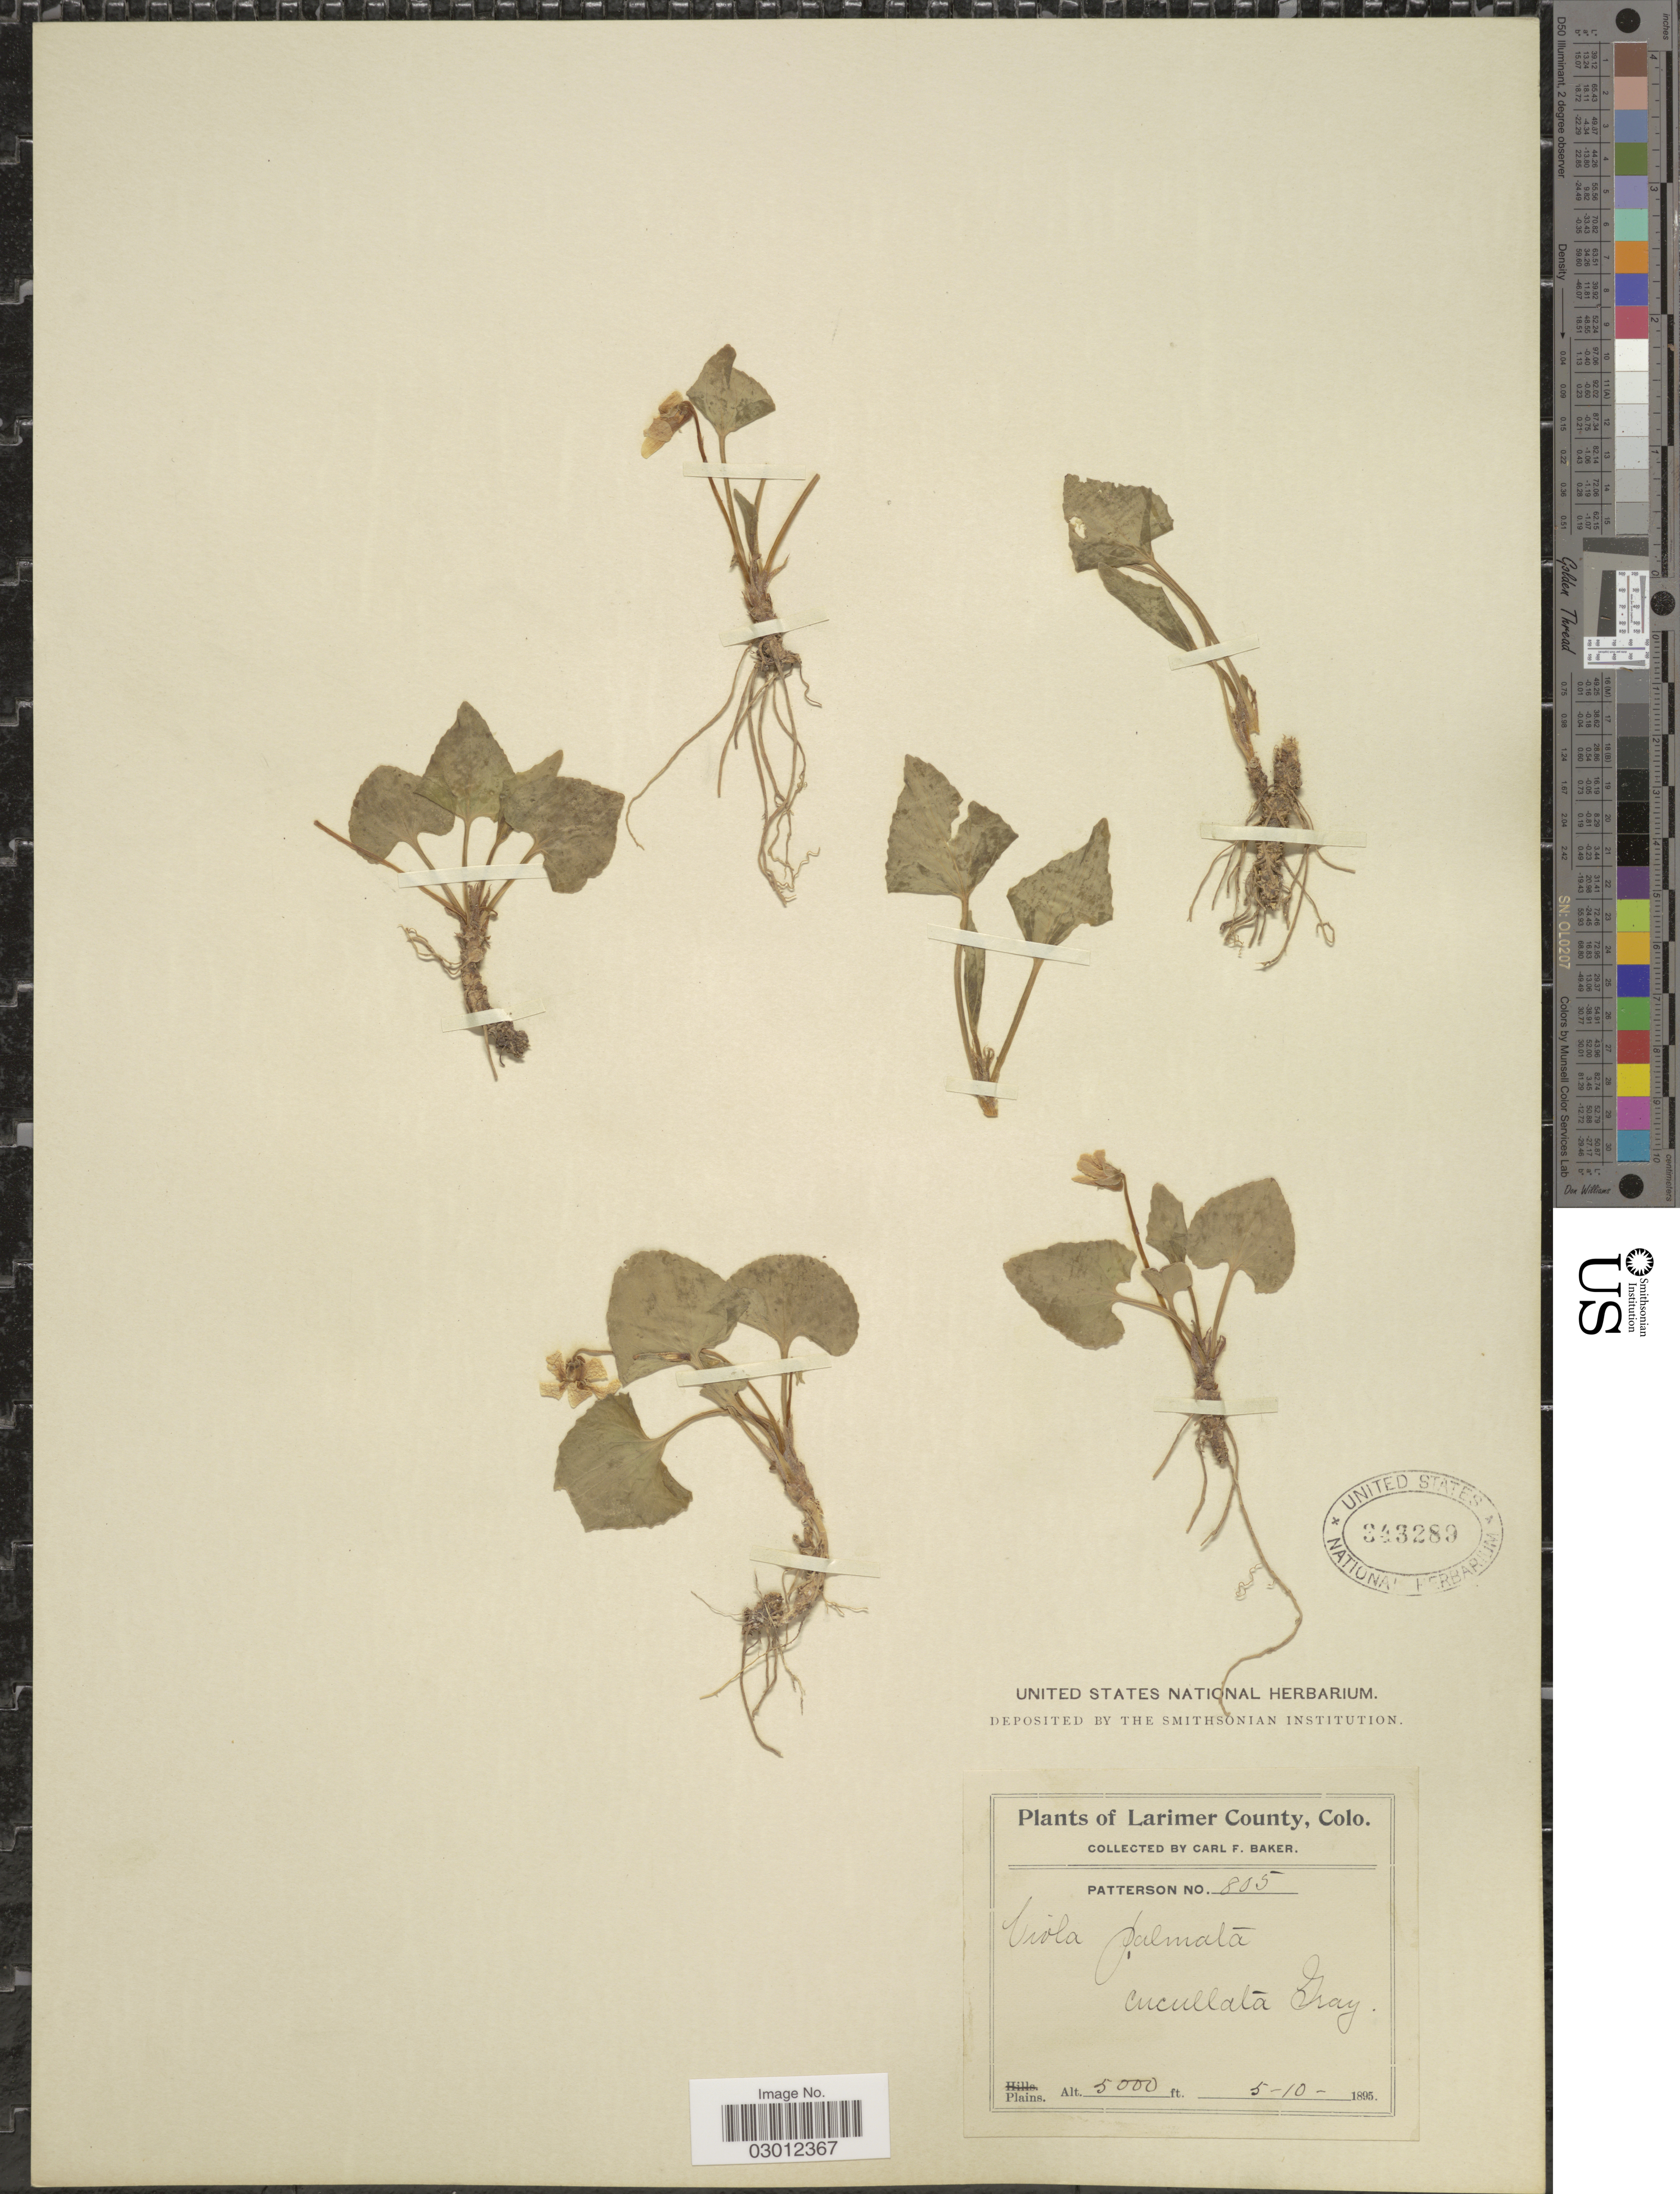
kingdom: Plantae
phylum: Tracheophyta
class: Magnoliopsida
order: Malpighiales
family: Violaceae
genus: Viola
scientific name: Viola nephrophylla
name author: Greene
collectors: C. F. Baker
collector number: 805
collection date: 1895-05-10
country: United States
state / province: Colorado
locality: Larimer County. Plains.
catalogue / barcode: US 343289